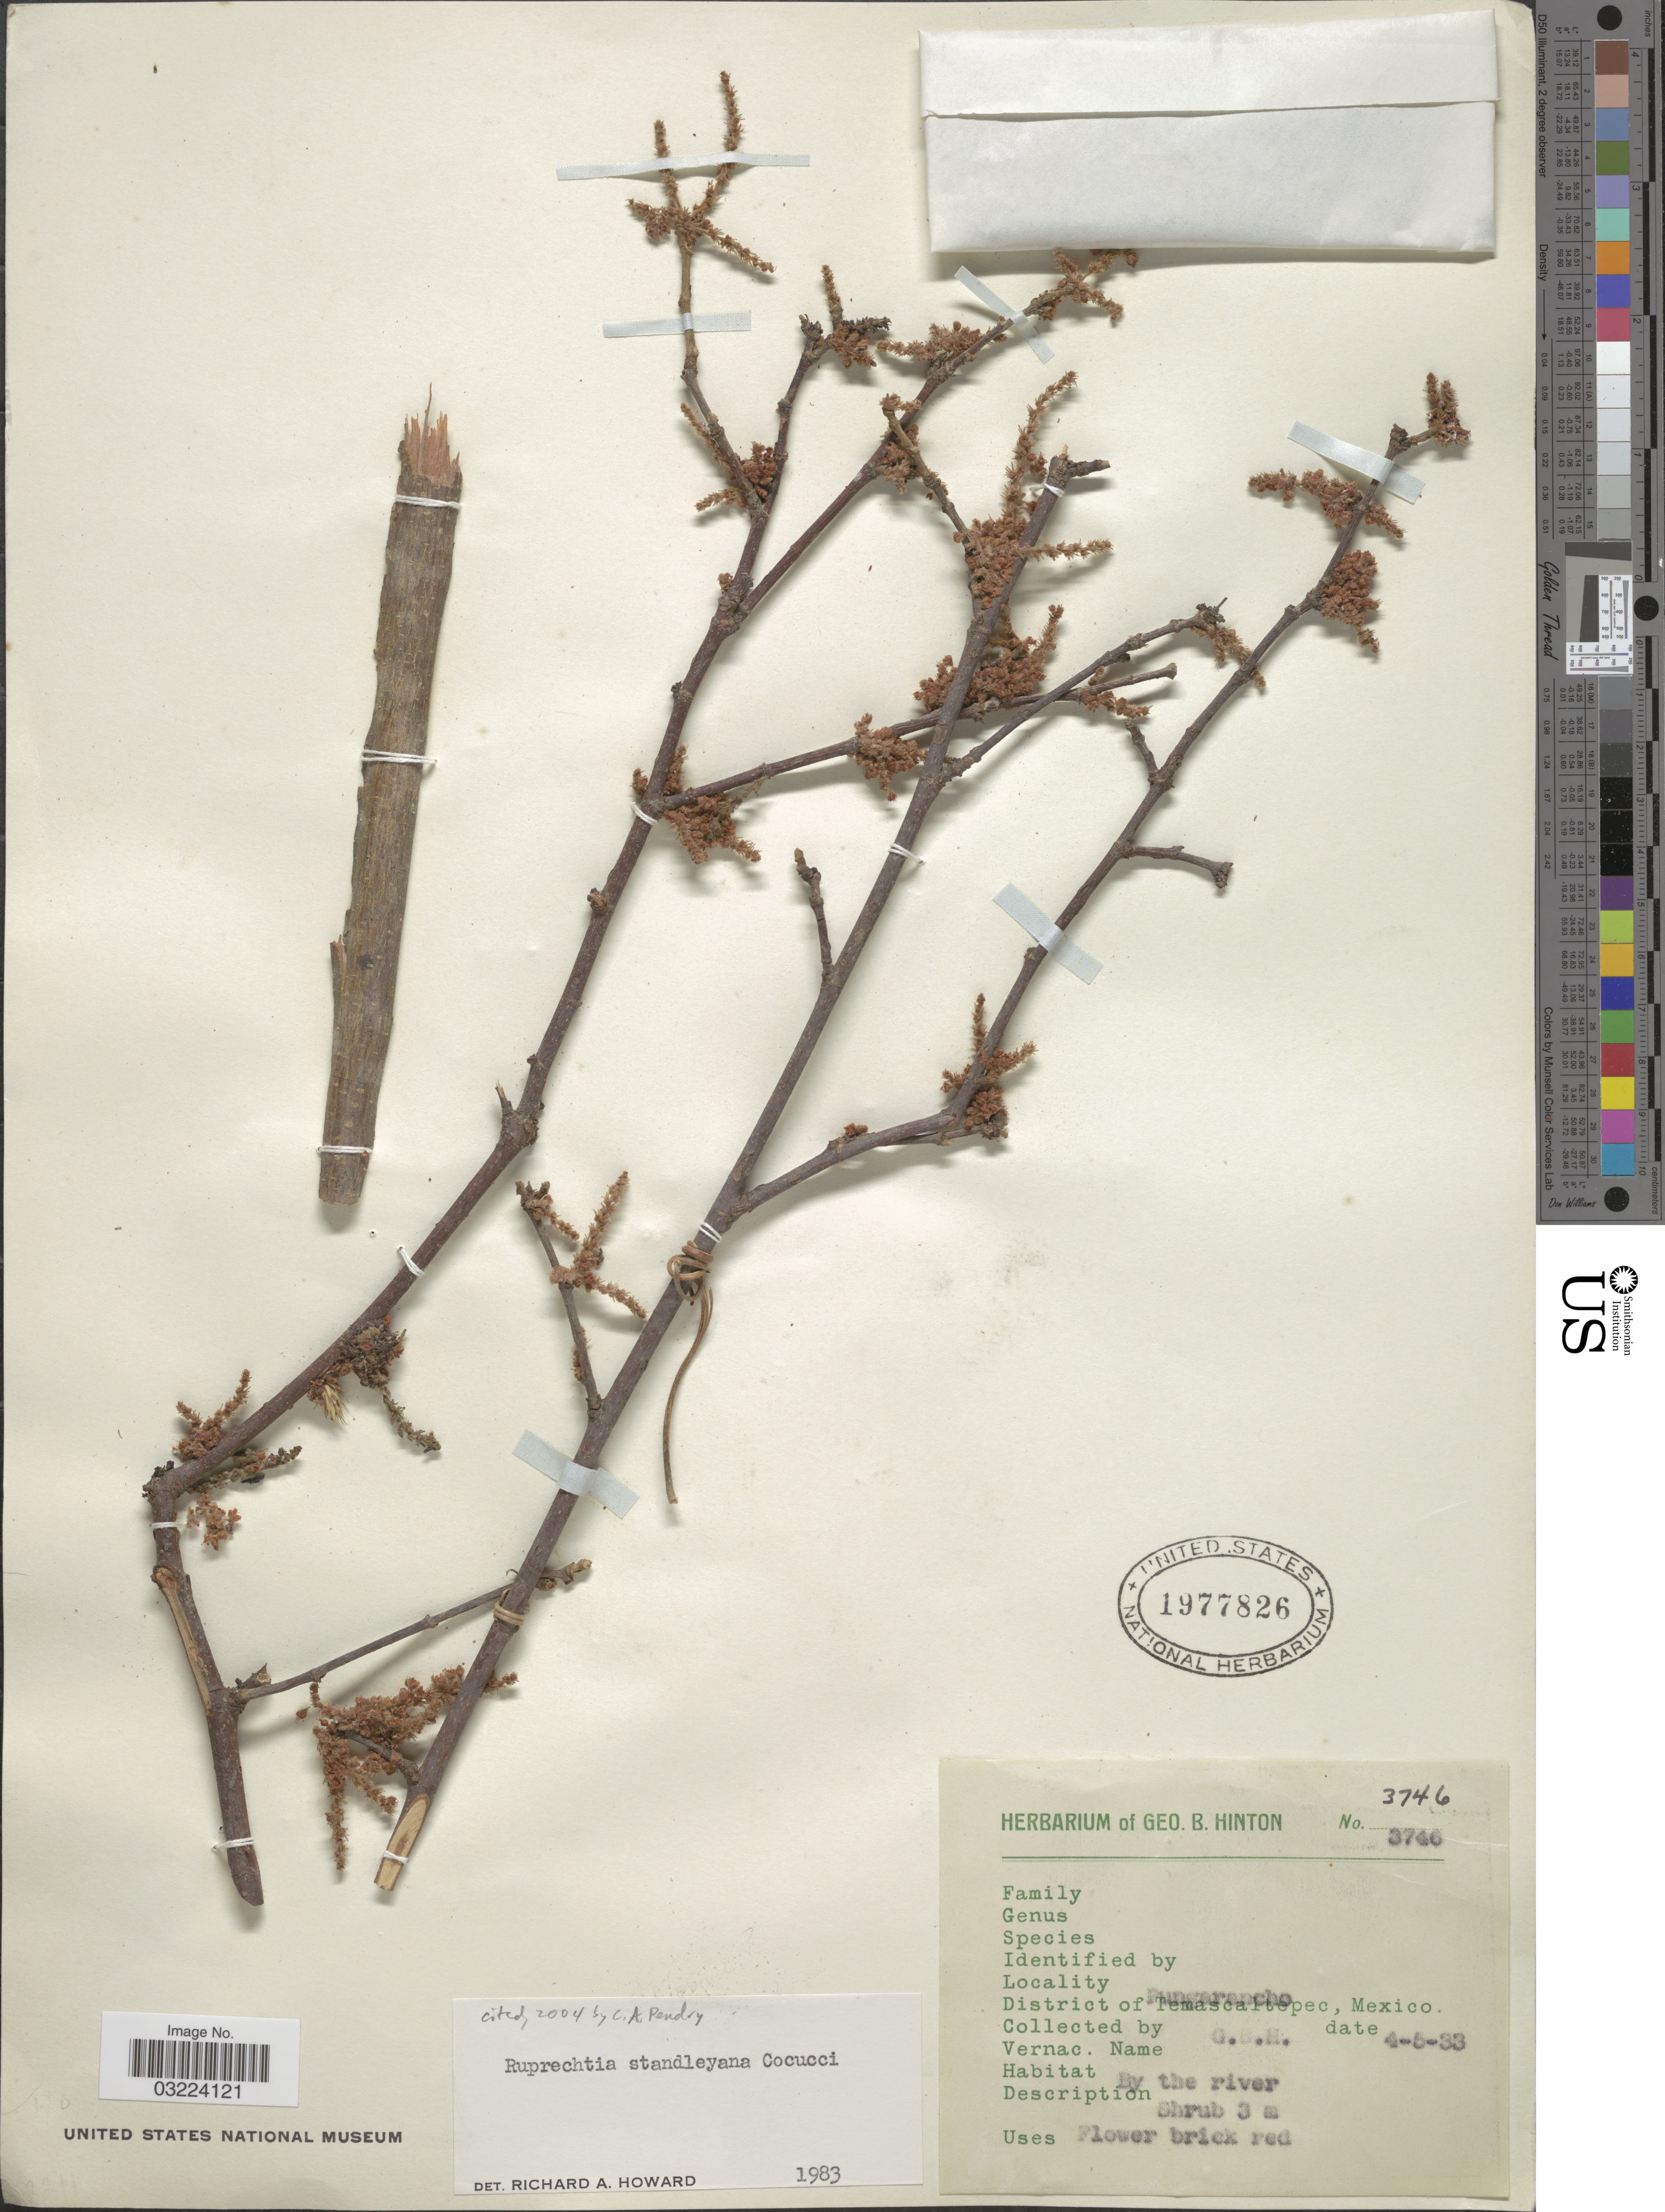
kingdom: Plantae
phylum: Tracheophyta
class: Magnoliopsida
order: Caryophyllales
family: Polygonaceae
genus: Ruprechtia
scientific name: Ruprechtia standleyana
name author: Cocucci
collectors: G. B. Hinton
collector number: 3746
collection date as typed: Transcribed d/m/y: 4/5/33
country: Mexico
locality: Pungarancho, District Temascaltepec.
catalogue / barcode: US 1977826